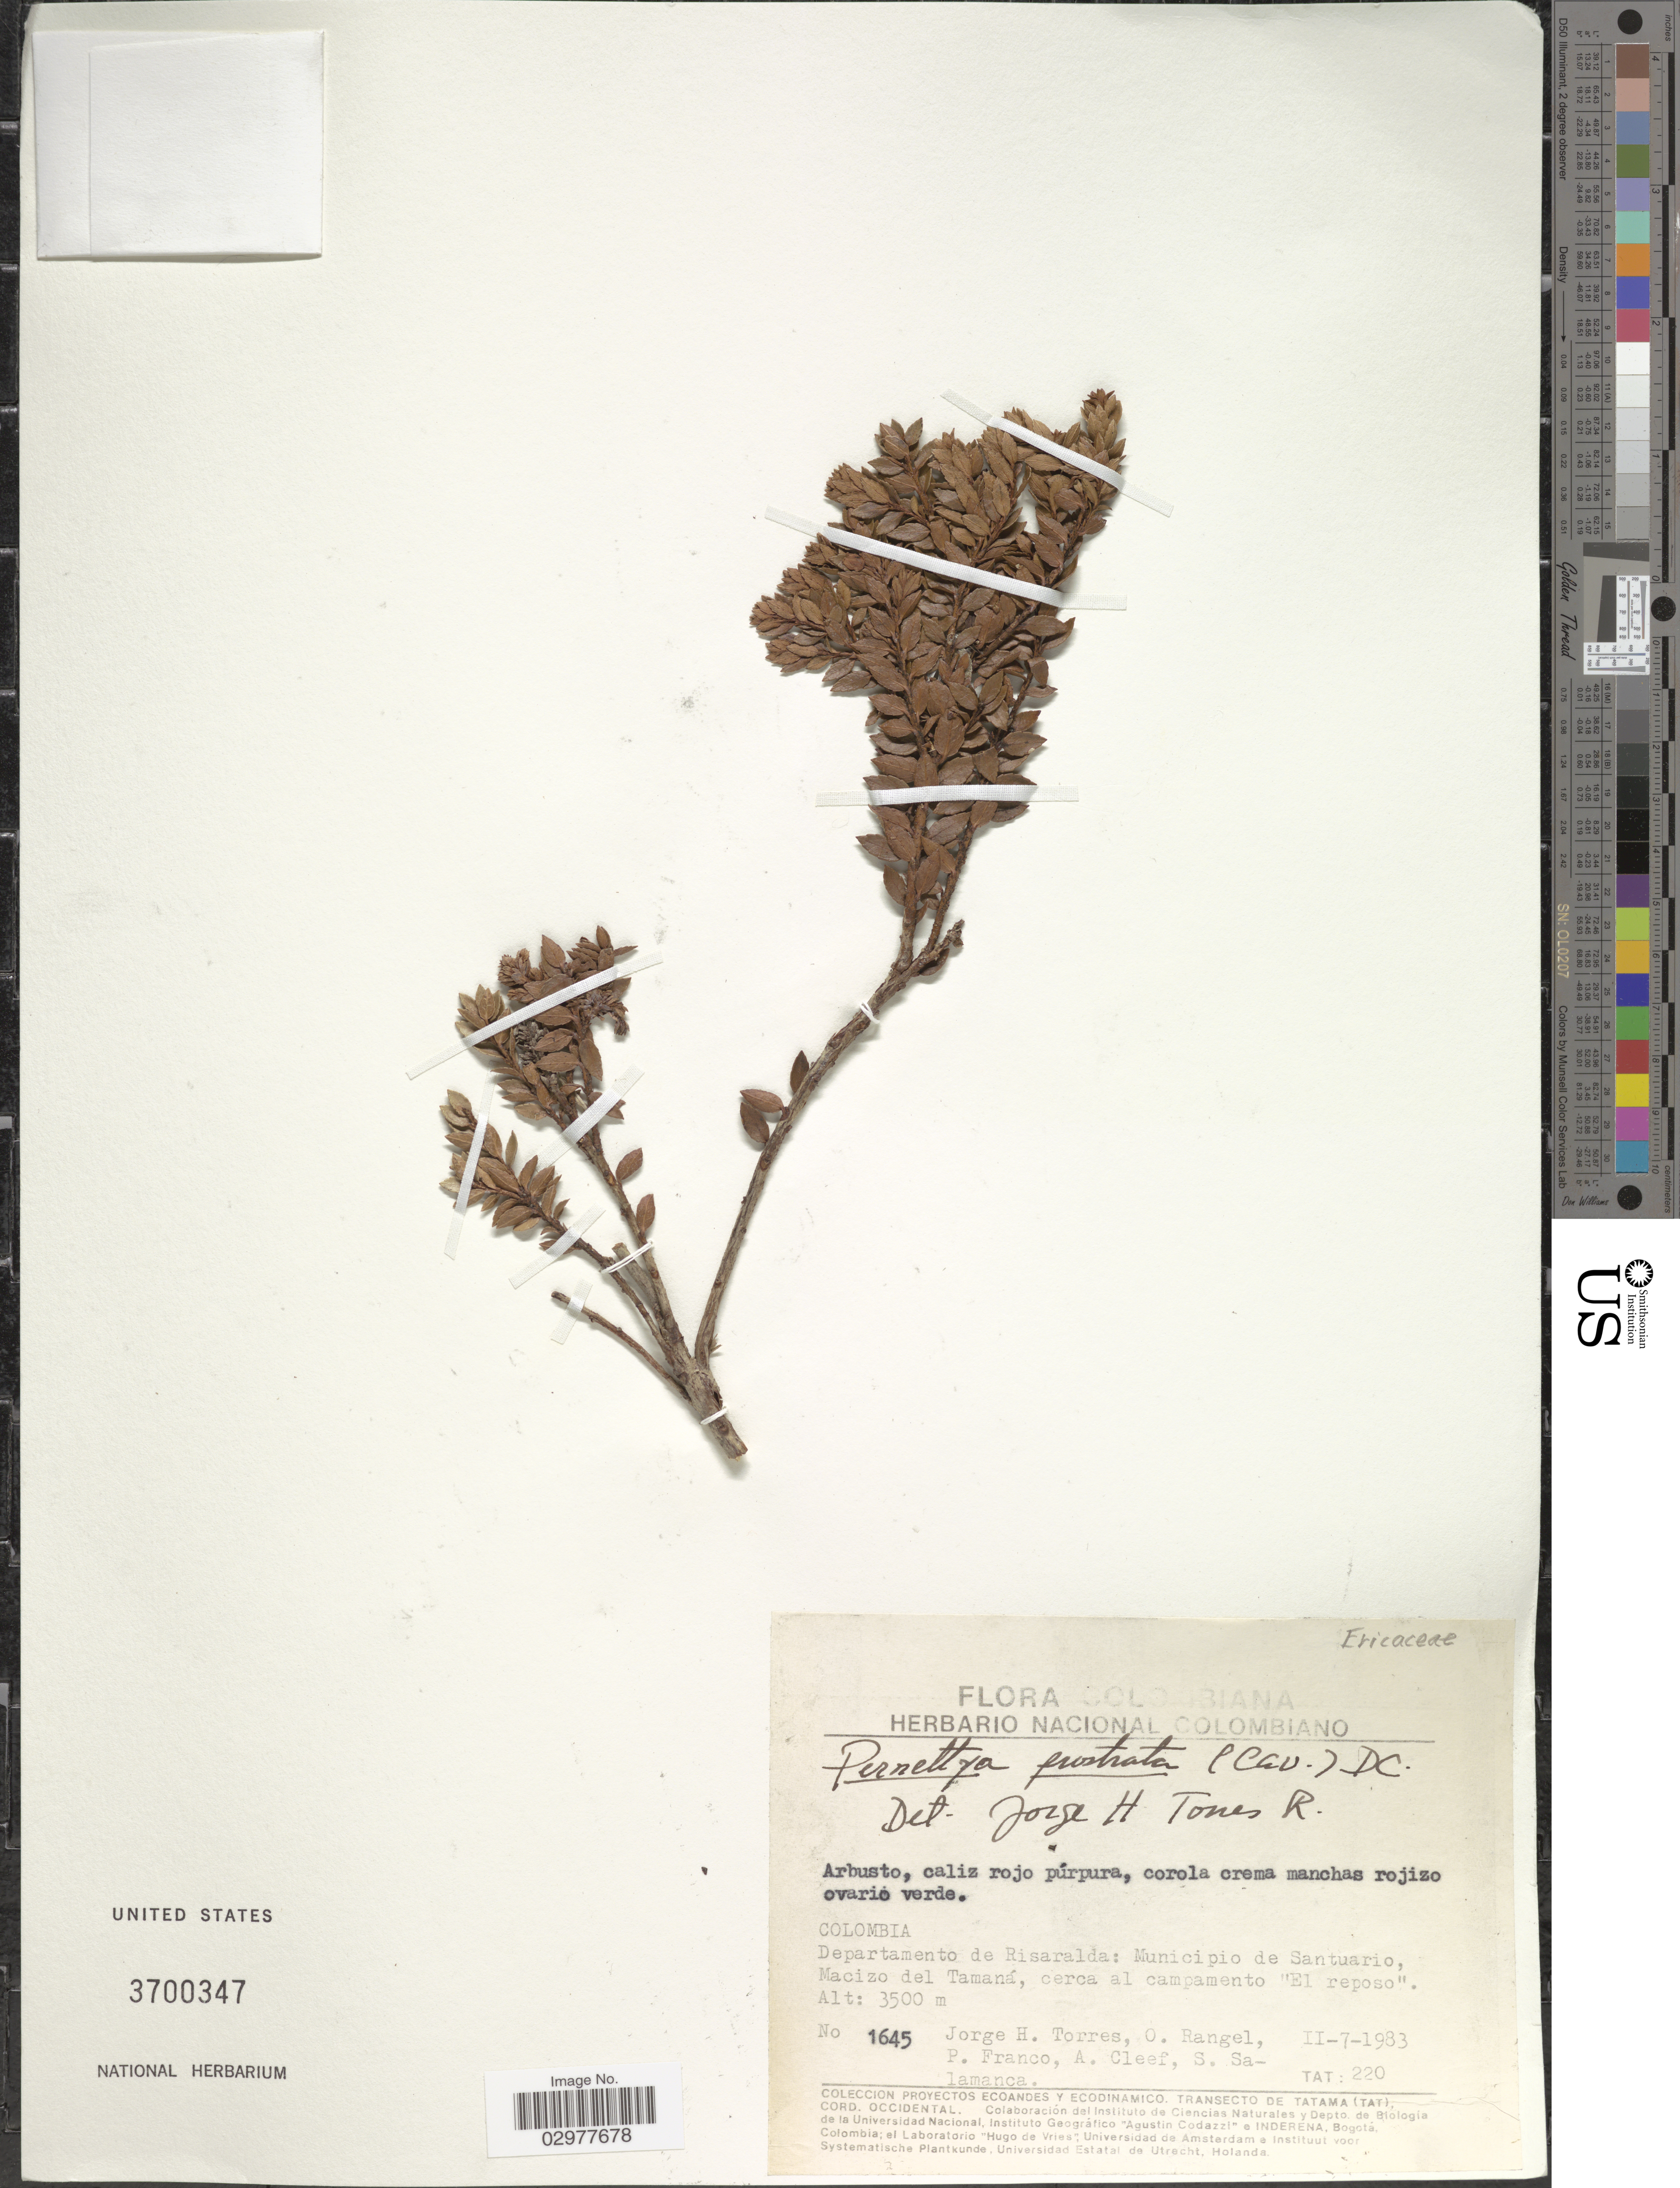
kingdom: Plantae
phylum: Tracheophyta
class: Magnoliopsida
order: Ericales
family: Ericaceae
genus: Pernettya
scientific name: Pernettya prostrata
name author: (Cav.) DC.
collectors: J. H. Torres, O. Rangel, P. Franco, A. M. Cleef & S. Salamanca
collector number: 1645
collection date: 1983-02-07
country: Colombia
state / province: Risaralda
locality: Departamento de Risaralda: Municipio de Santuario, Macizo del Tamaná, cerca al campamento "El reposo".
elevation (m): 3500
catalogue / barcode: US 3700347